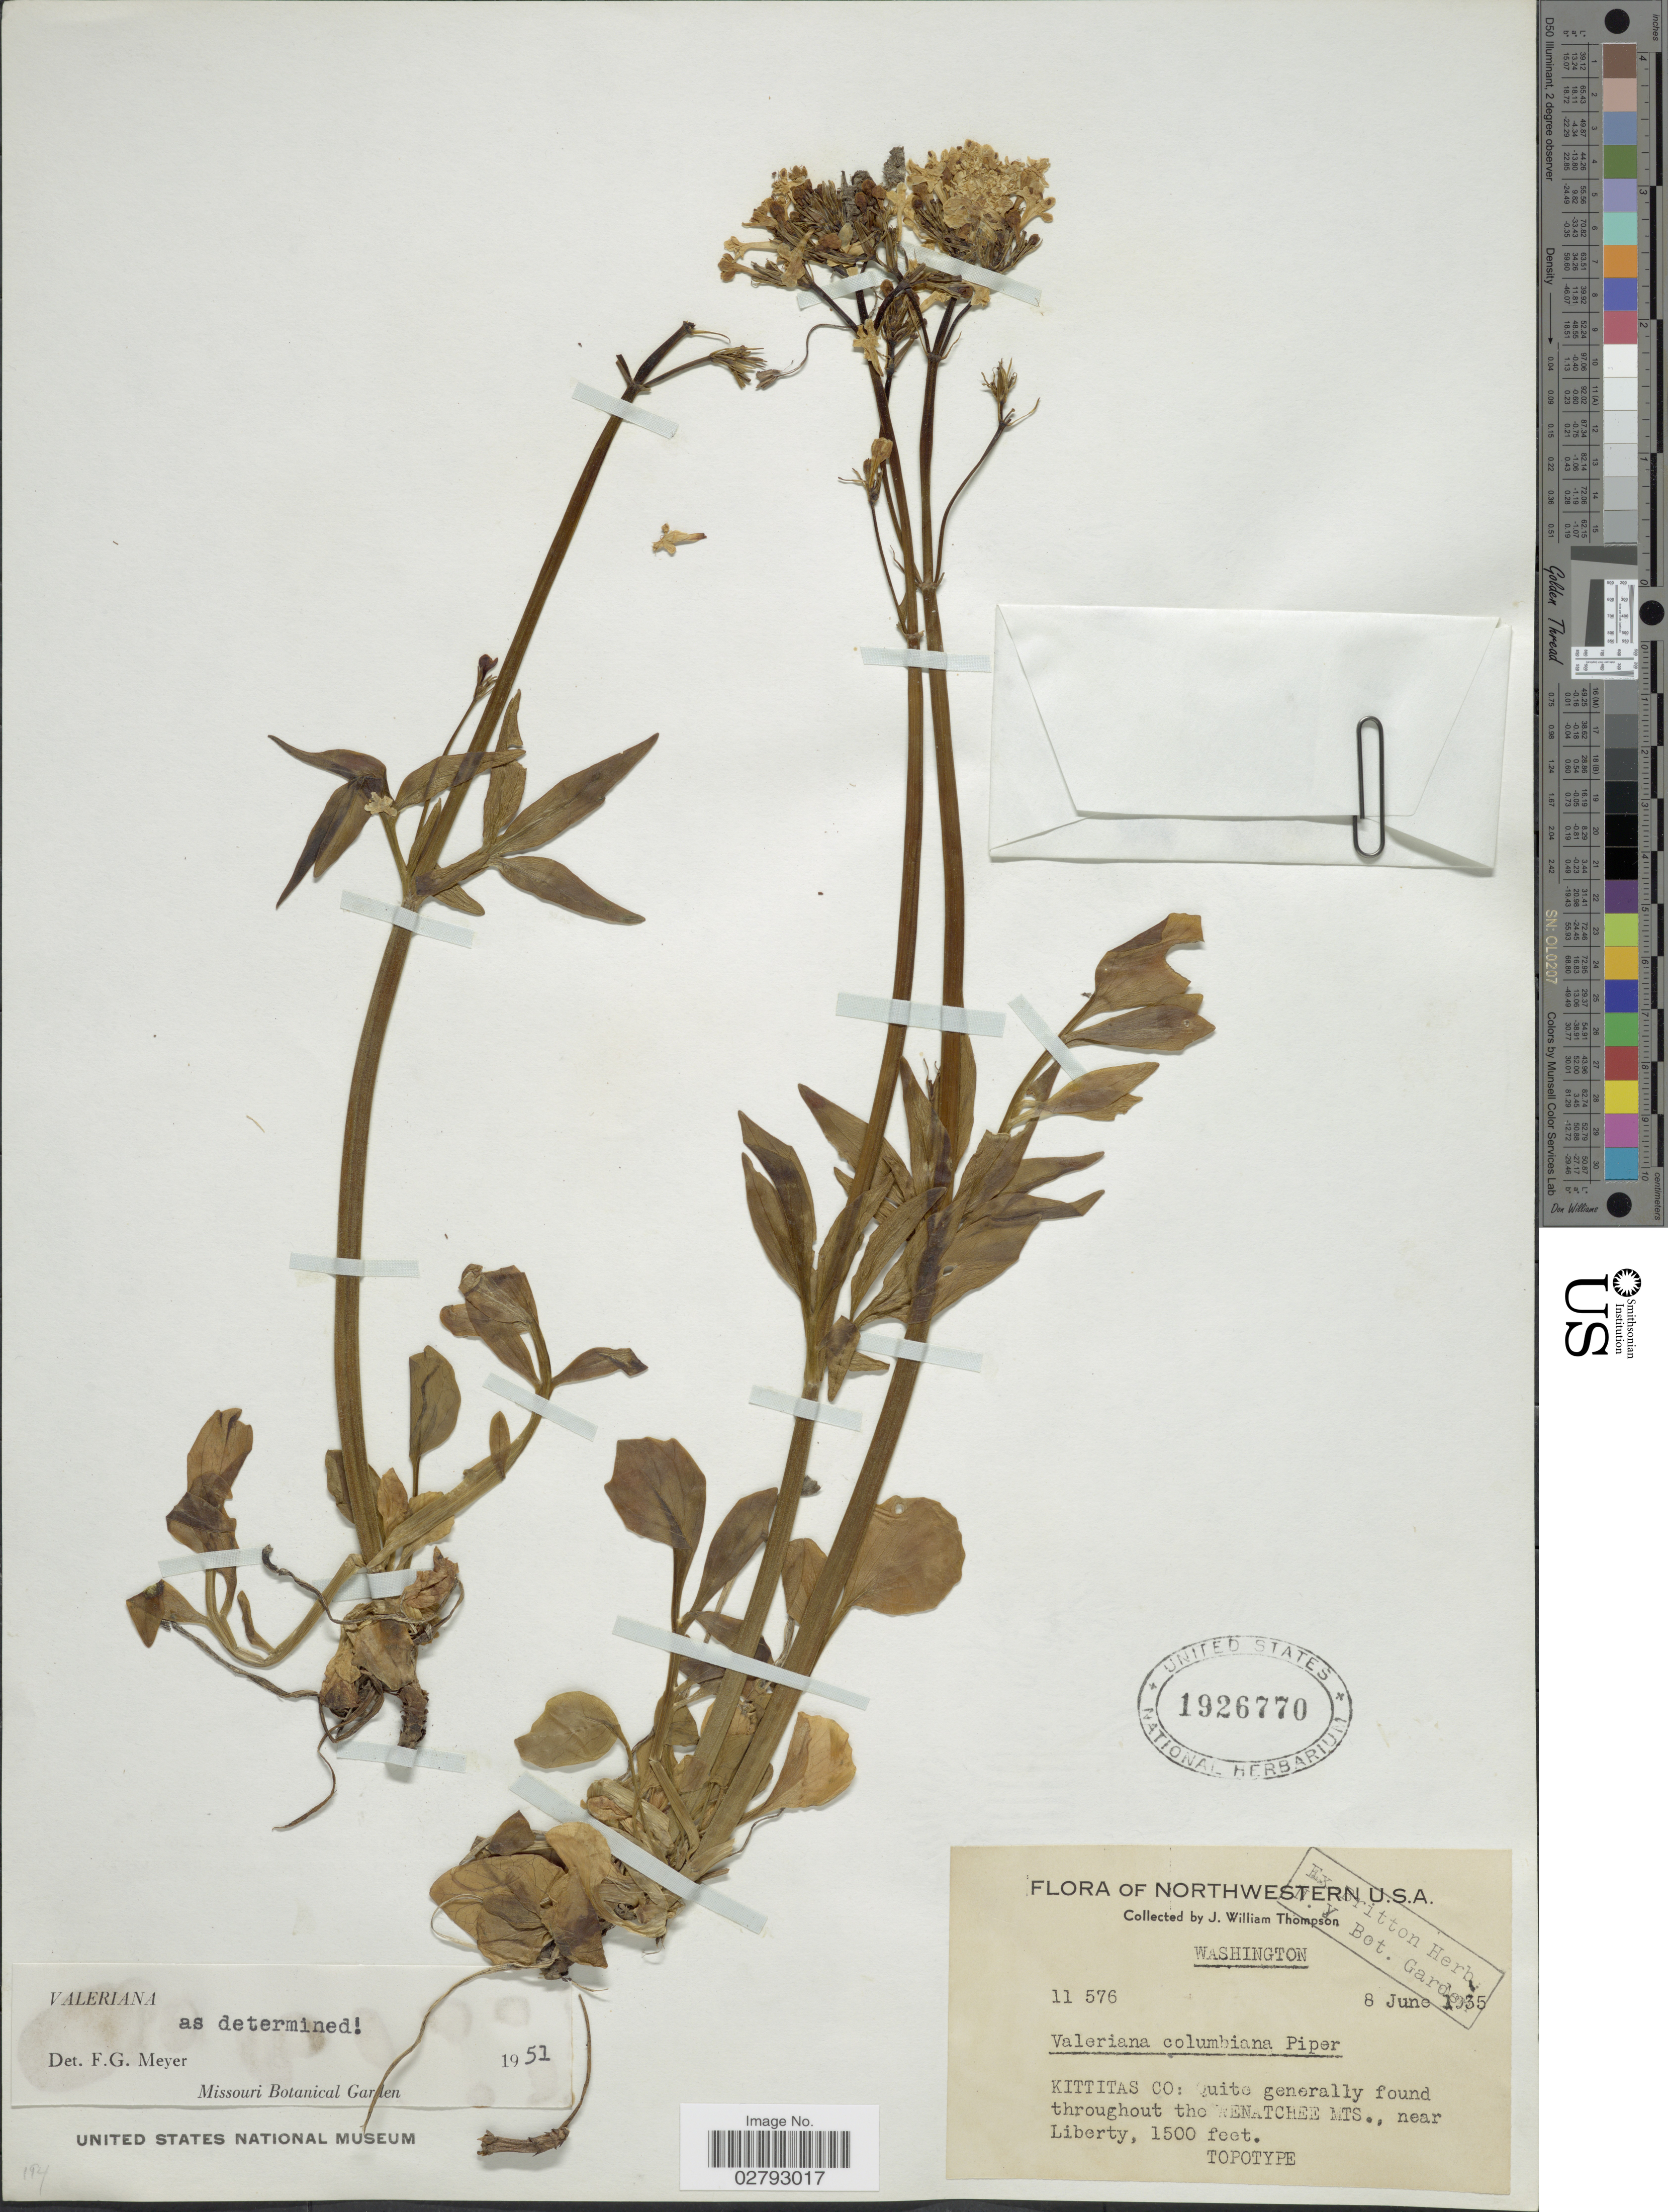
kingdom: Plantae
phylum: Tracheophyta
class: Magnoliopsida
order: Dipsacales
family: Caprifoliaceae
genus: Valeriana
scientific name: Valeriana columbiana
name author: Piper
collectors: J. W. Thompson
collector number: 11576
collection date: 1935-06-08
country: United States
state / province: Washington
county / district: Kittitas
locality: Northwestern U.S.A. Kittitas Co.: Quite generally found through the Wenachee Mts., near Liberty.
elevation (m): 457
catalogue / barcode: US 1926770